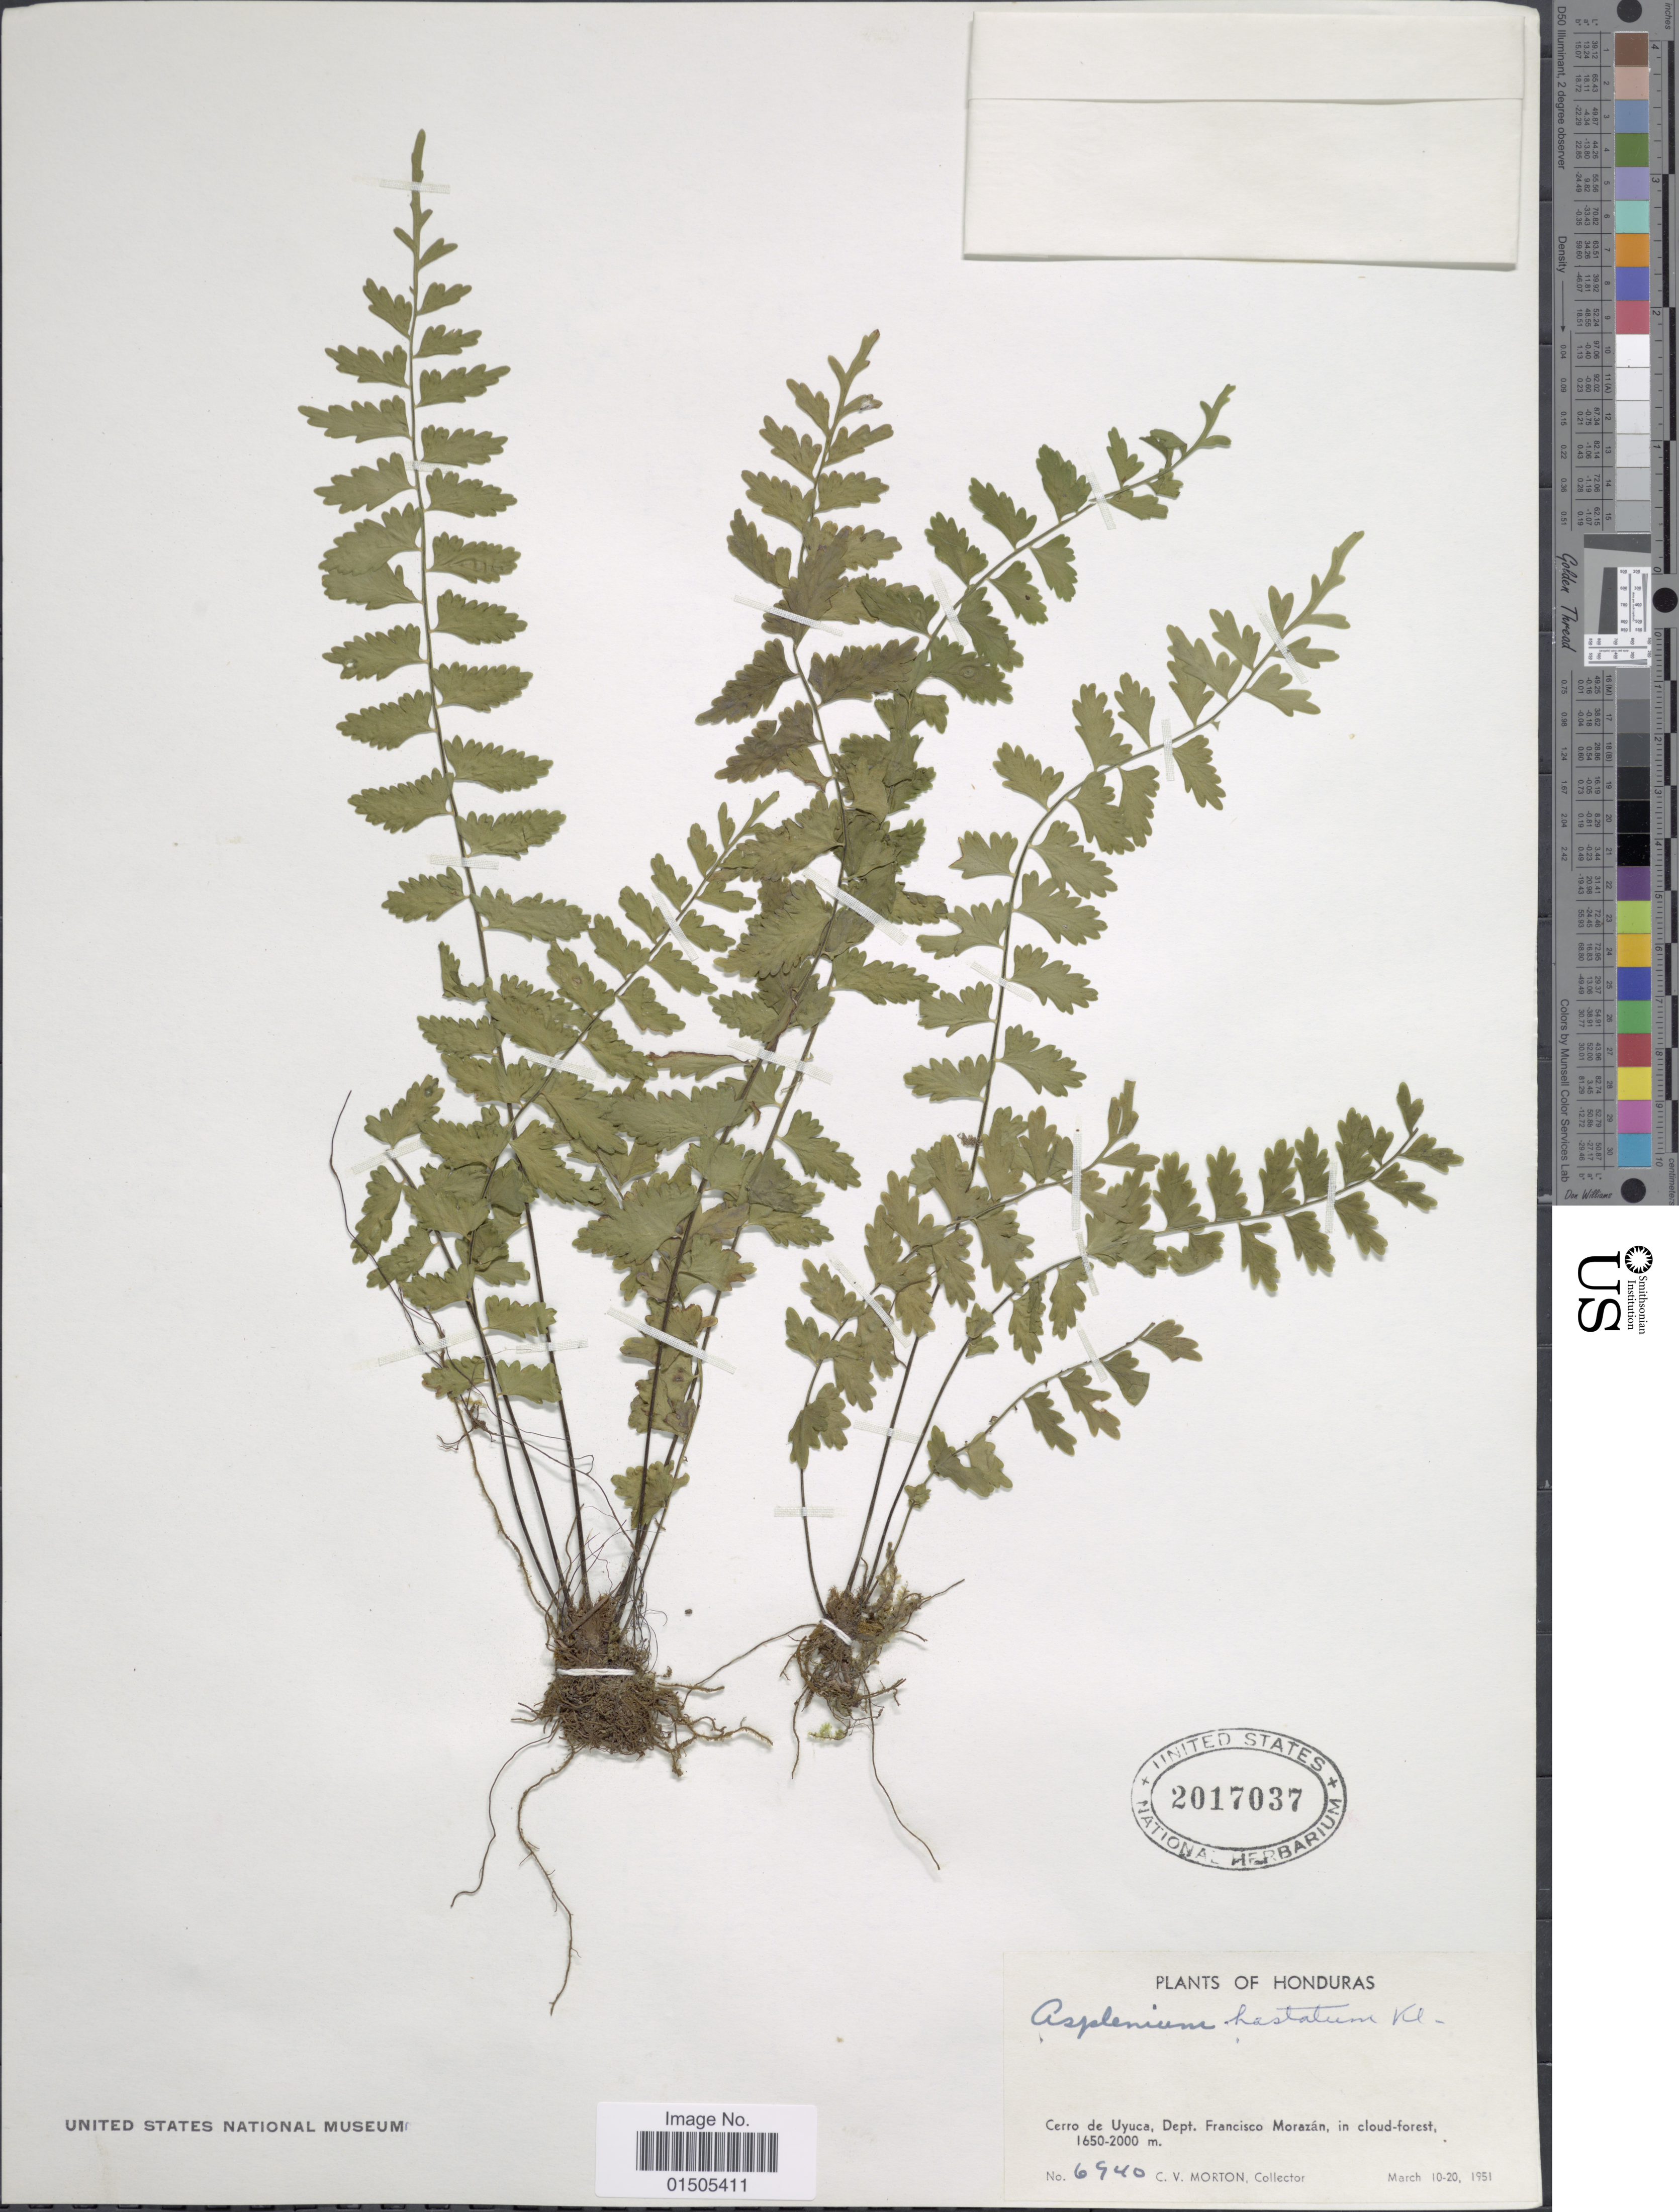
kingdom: Plantae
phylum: Tracheophyta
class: Polypodiopsida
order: Polypodiales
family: Aspleniaceae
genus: Asplenium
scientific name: Asplenium auriculatum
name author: Sw.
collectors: C. V. Morton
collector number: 6940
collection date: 1951-03-10/1951-03-20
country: Honduras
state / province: Fco. Morazán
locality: Cerro de Uyuca.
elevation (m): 1650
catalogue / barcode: US 2017037